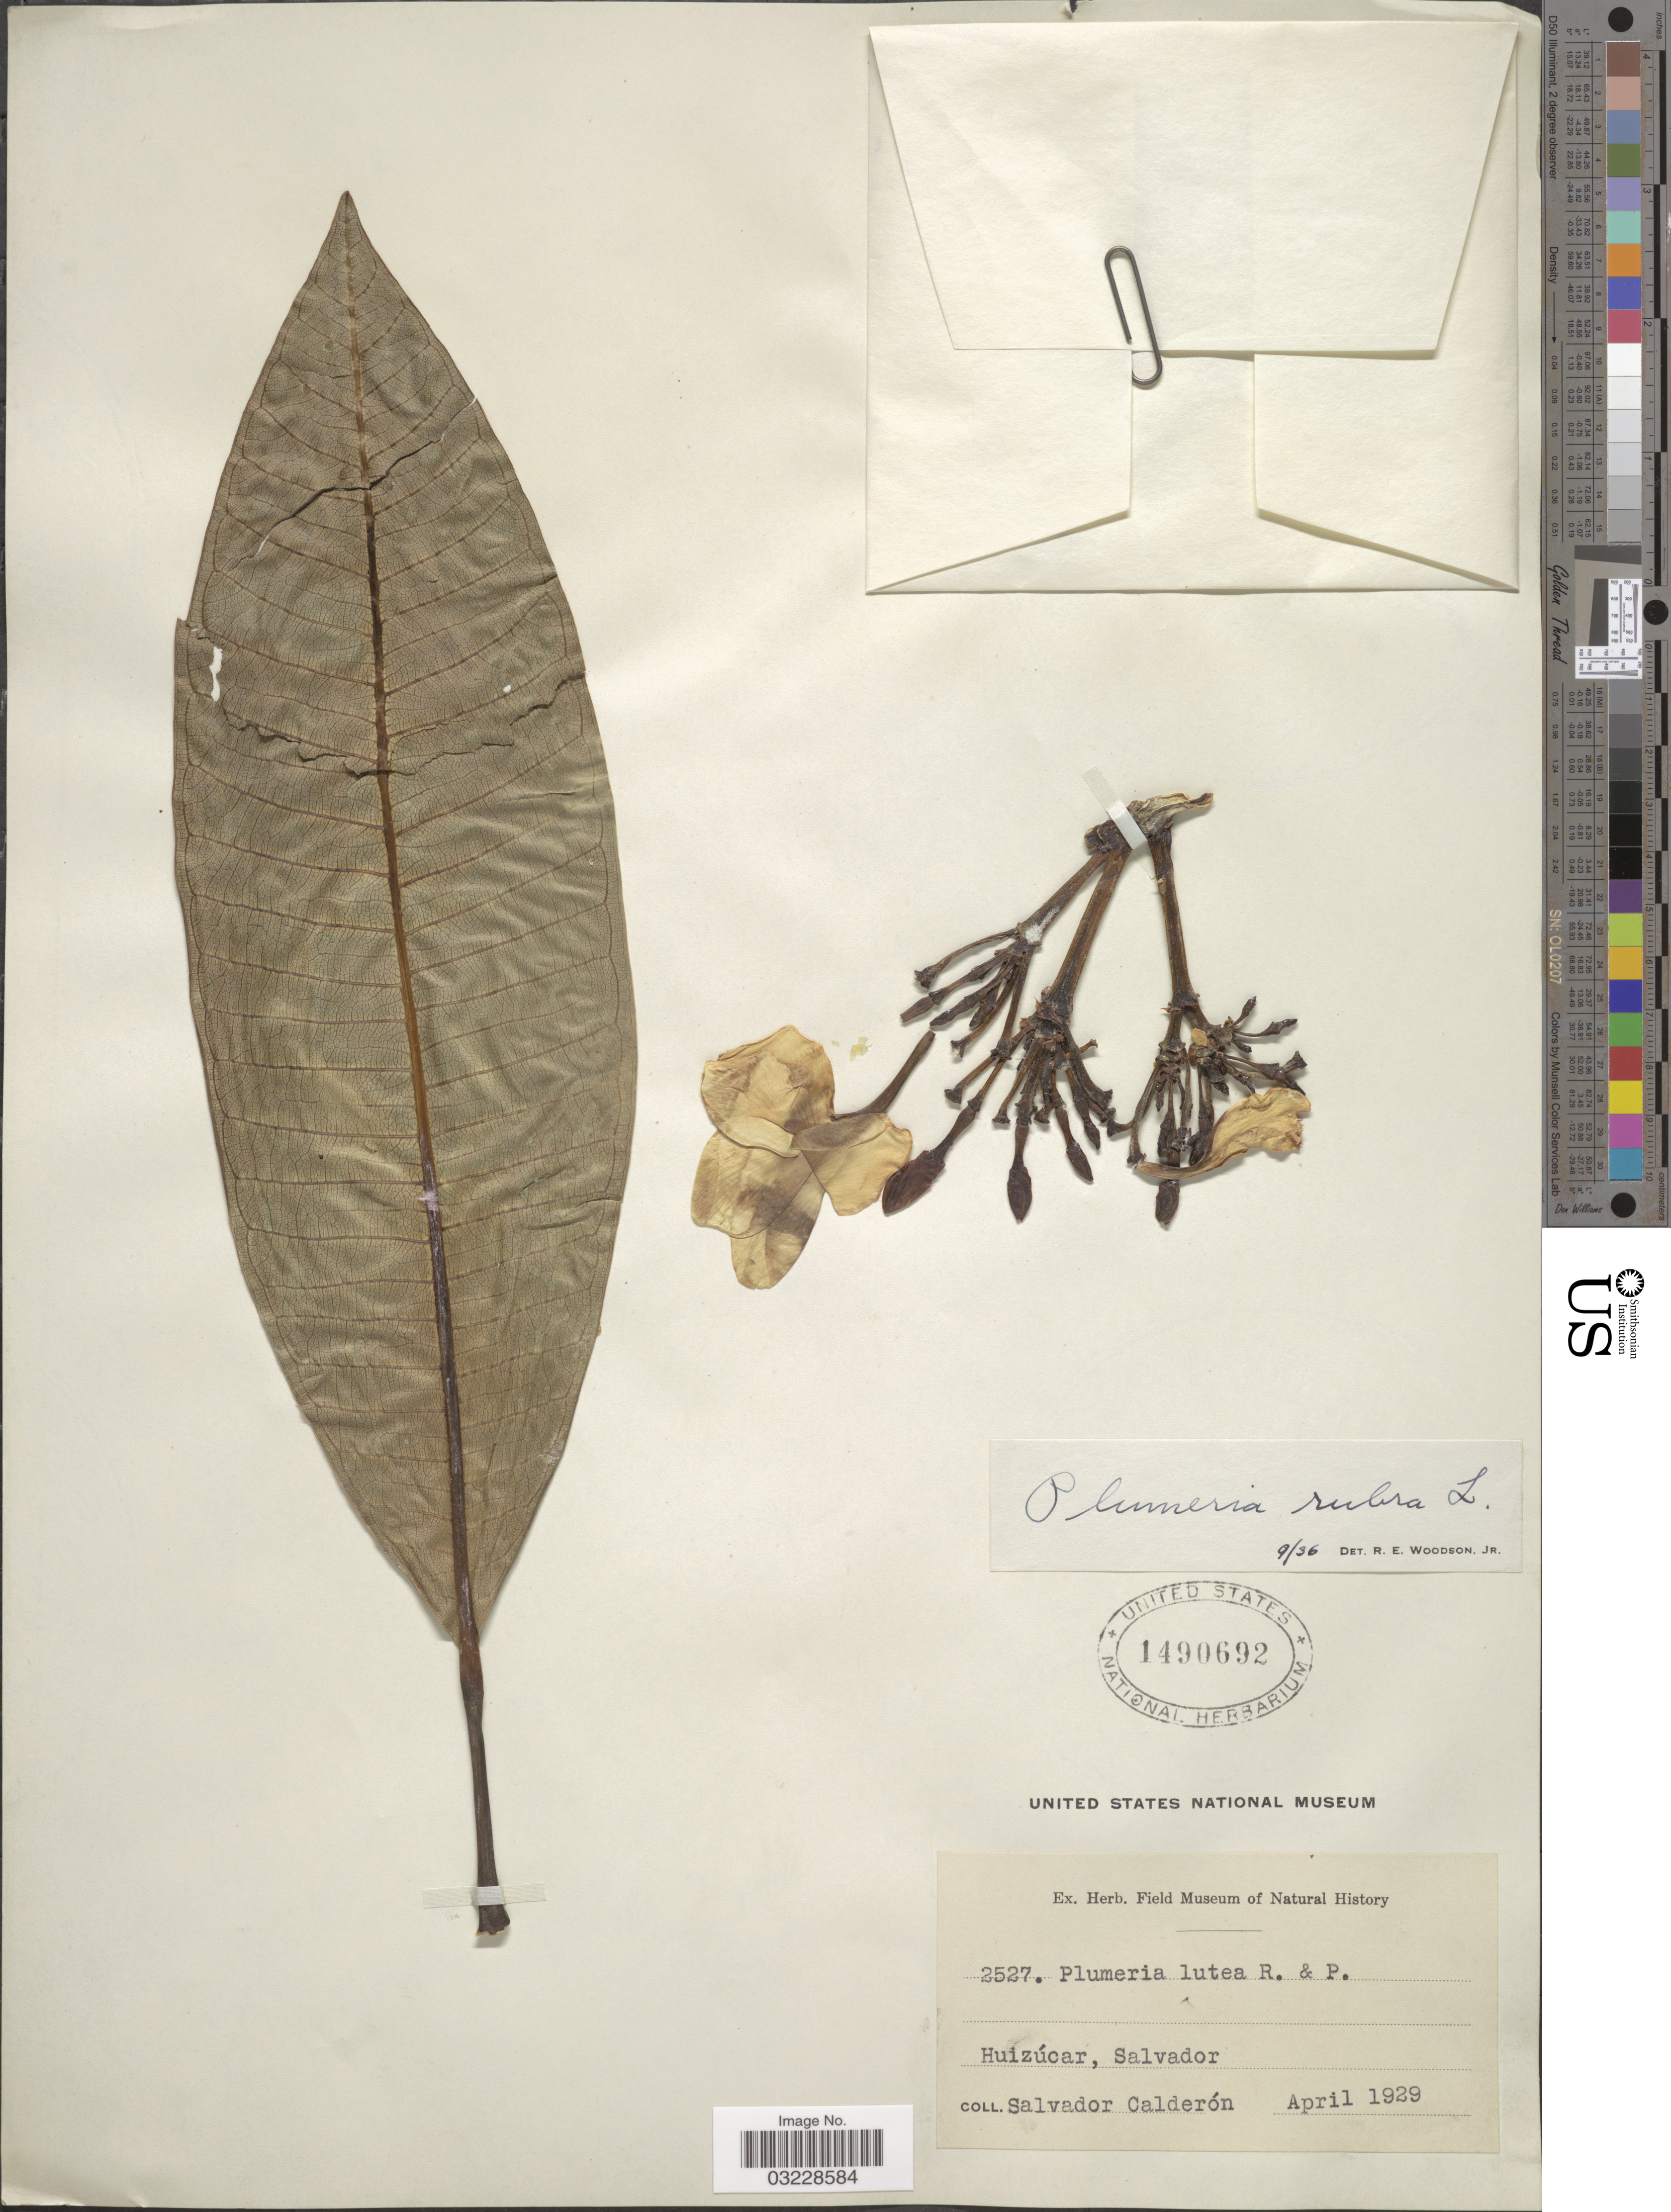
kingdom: Plantae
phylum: Tracheophyta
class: Magnoliopsida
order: Gentianales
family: Apocynaceae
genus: Plumeria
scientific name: Plumeria rubra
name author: L.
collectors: S. Calderón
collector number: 2527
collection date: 1929-04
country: El Salvador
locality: Huizúcar, Salvador.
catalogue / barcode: US 1490692